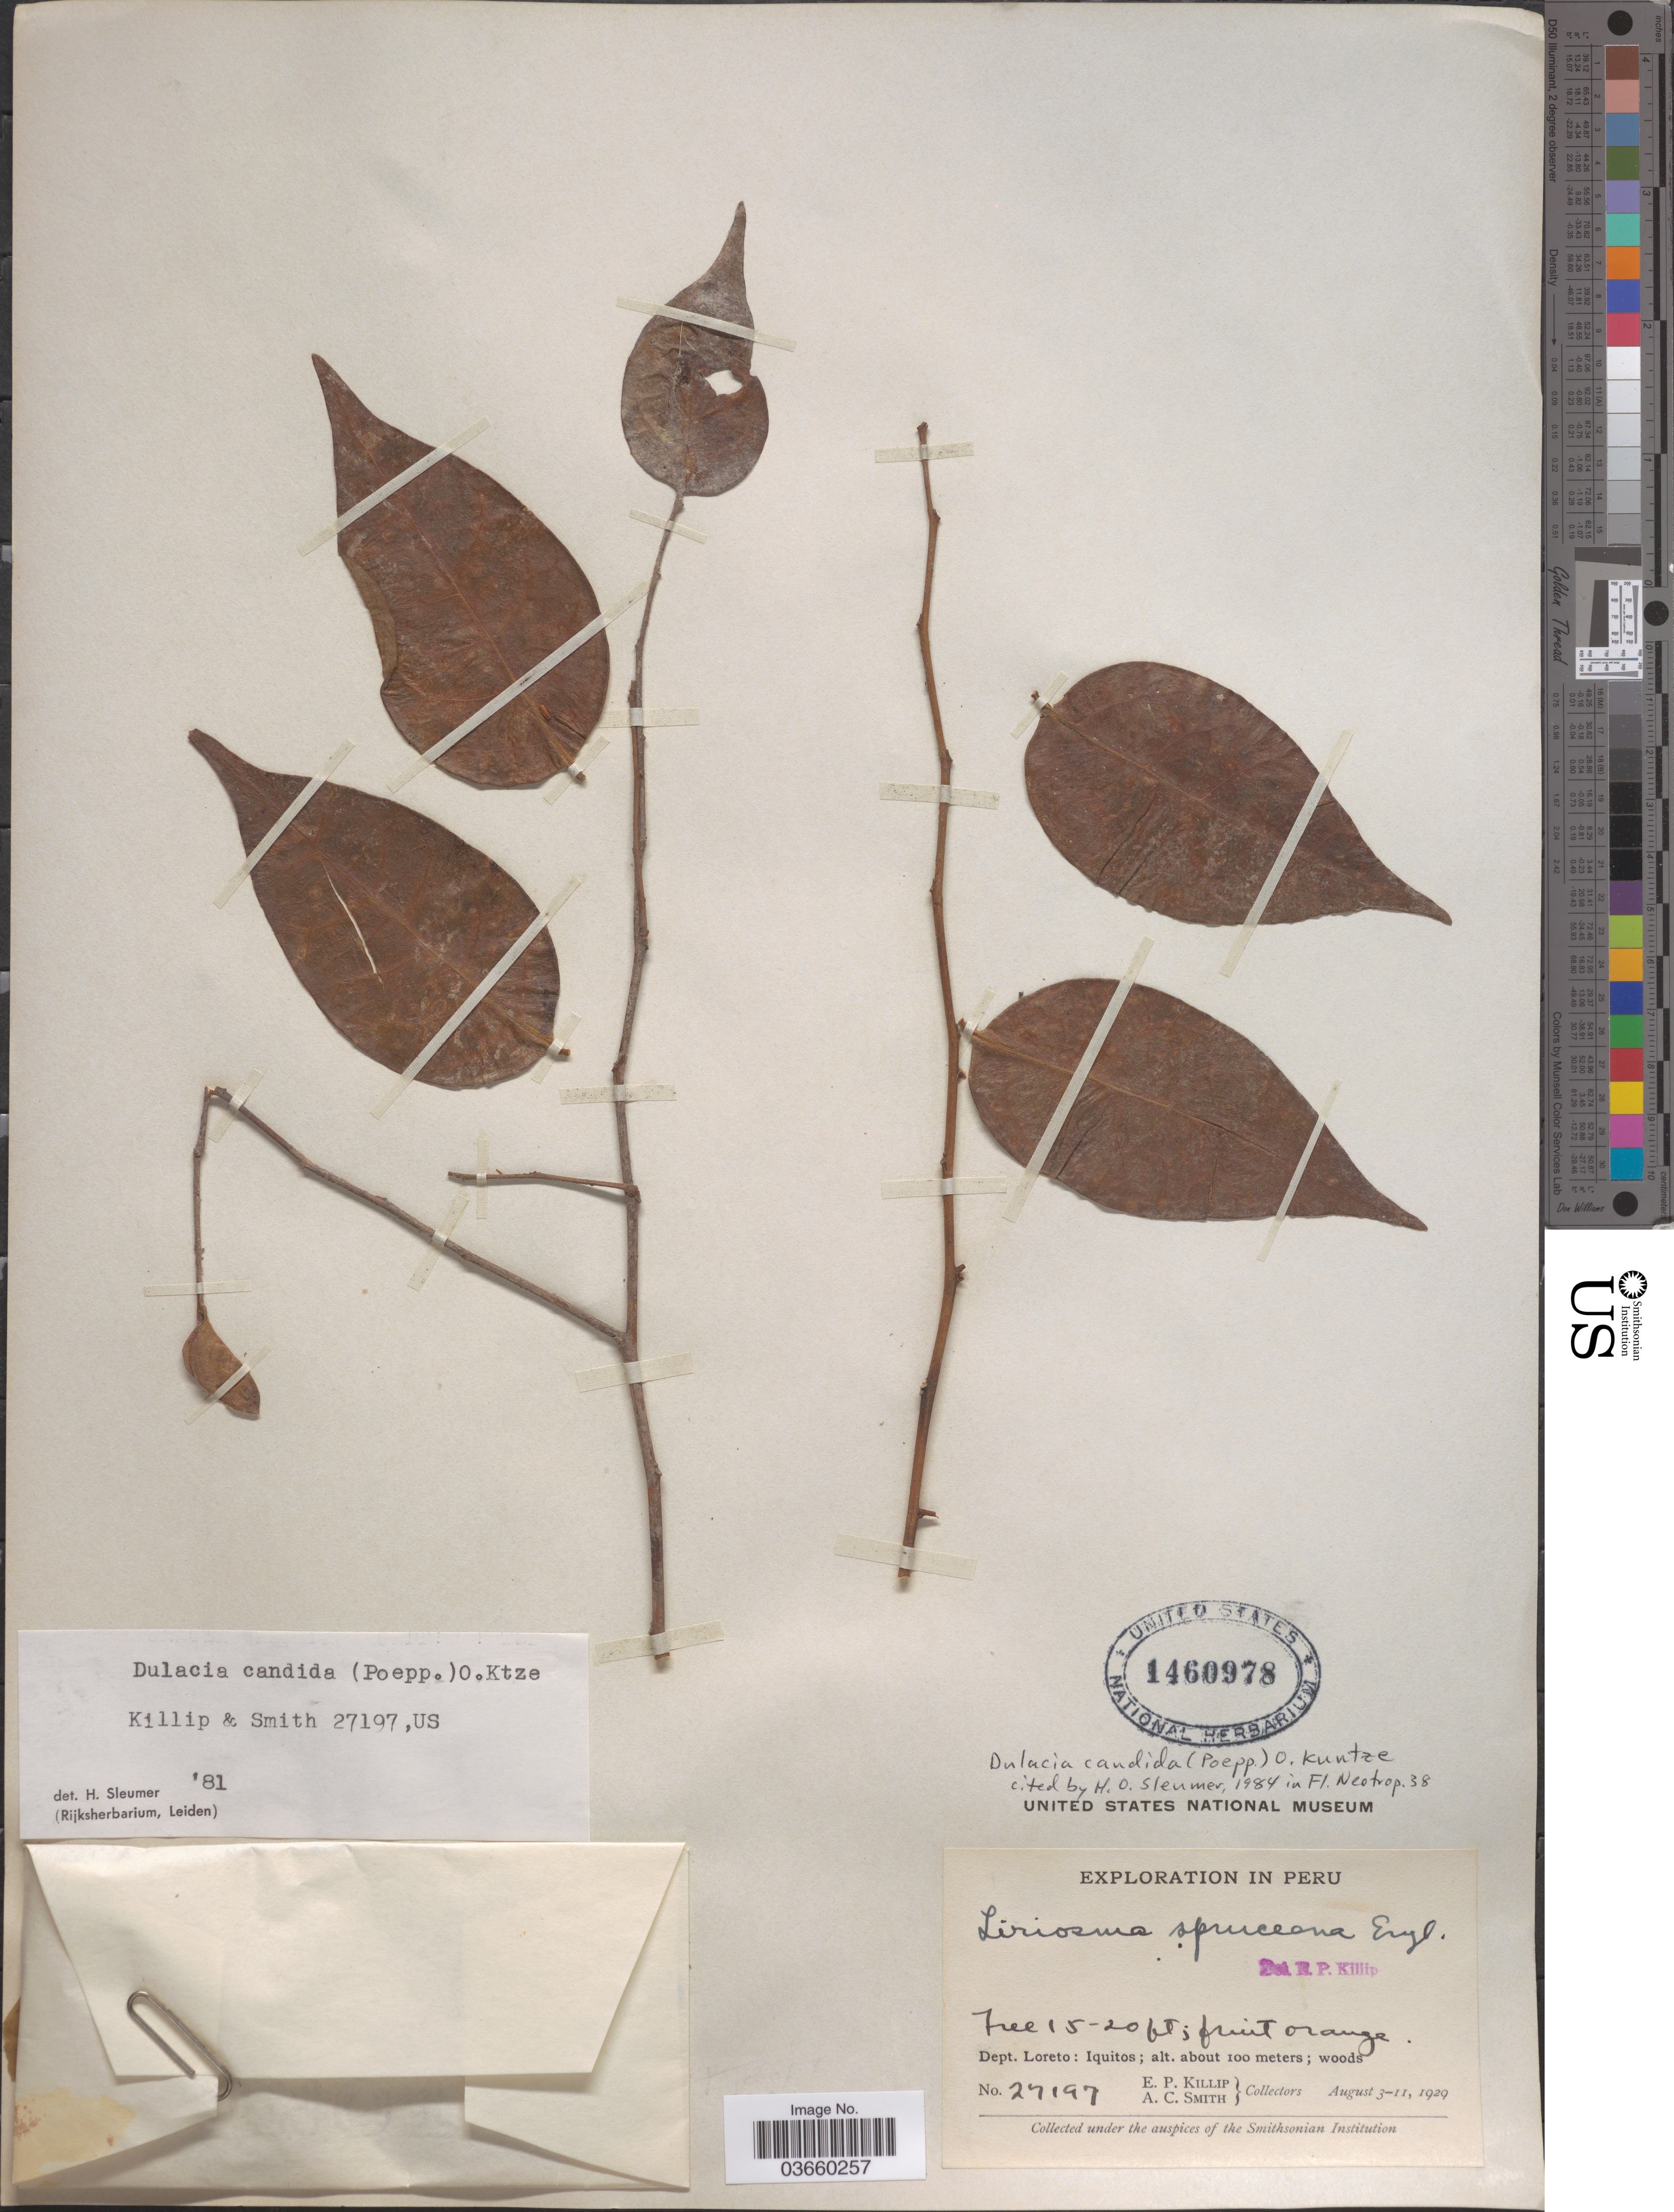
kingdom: Plantae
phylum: Tracheophyta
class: Magnoliopsida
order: Santalales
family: Olacaceae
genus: Dulacia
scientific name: Dulacia candida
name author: (Poepp.) Kuntze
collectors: E. P. Killip & A. C. Smith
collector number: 27197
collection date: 1929-08-03/1929-08-11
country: Peru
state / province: Loreto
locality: Dept. Loreto: Iquitos.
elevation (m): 100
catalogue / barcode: US 1460978